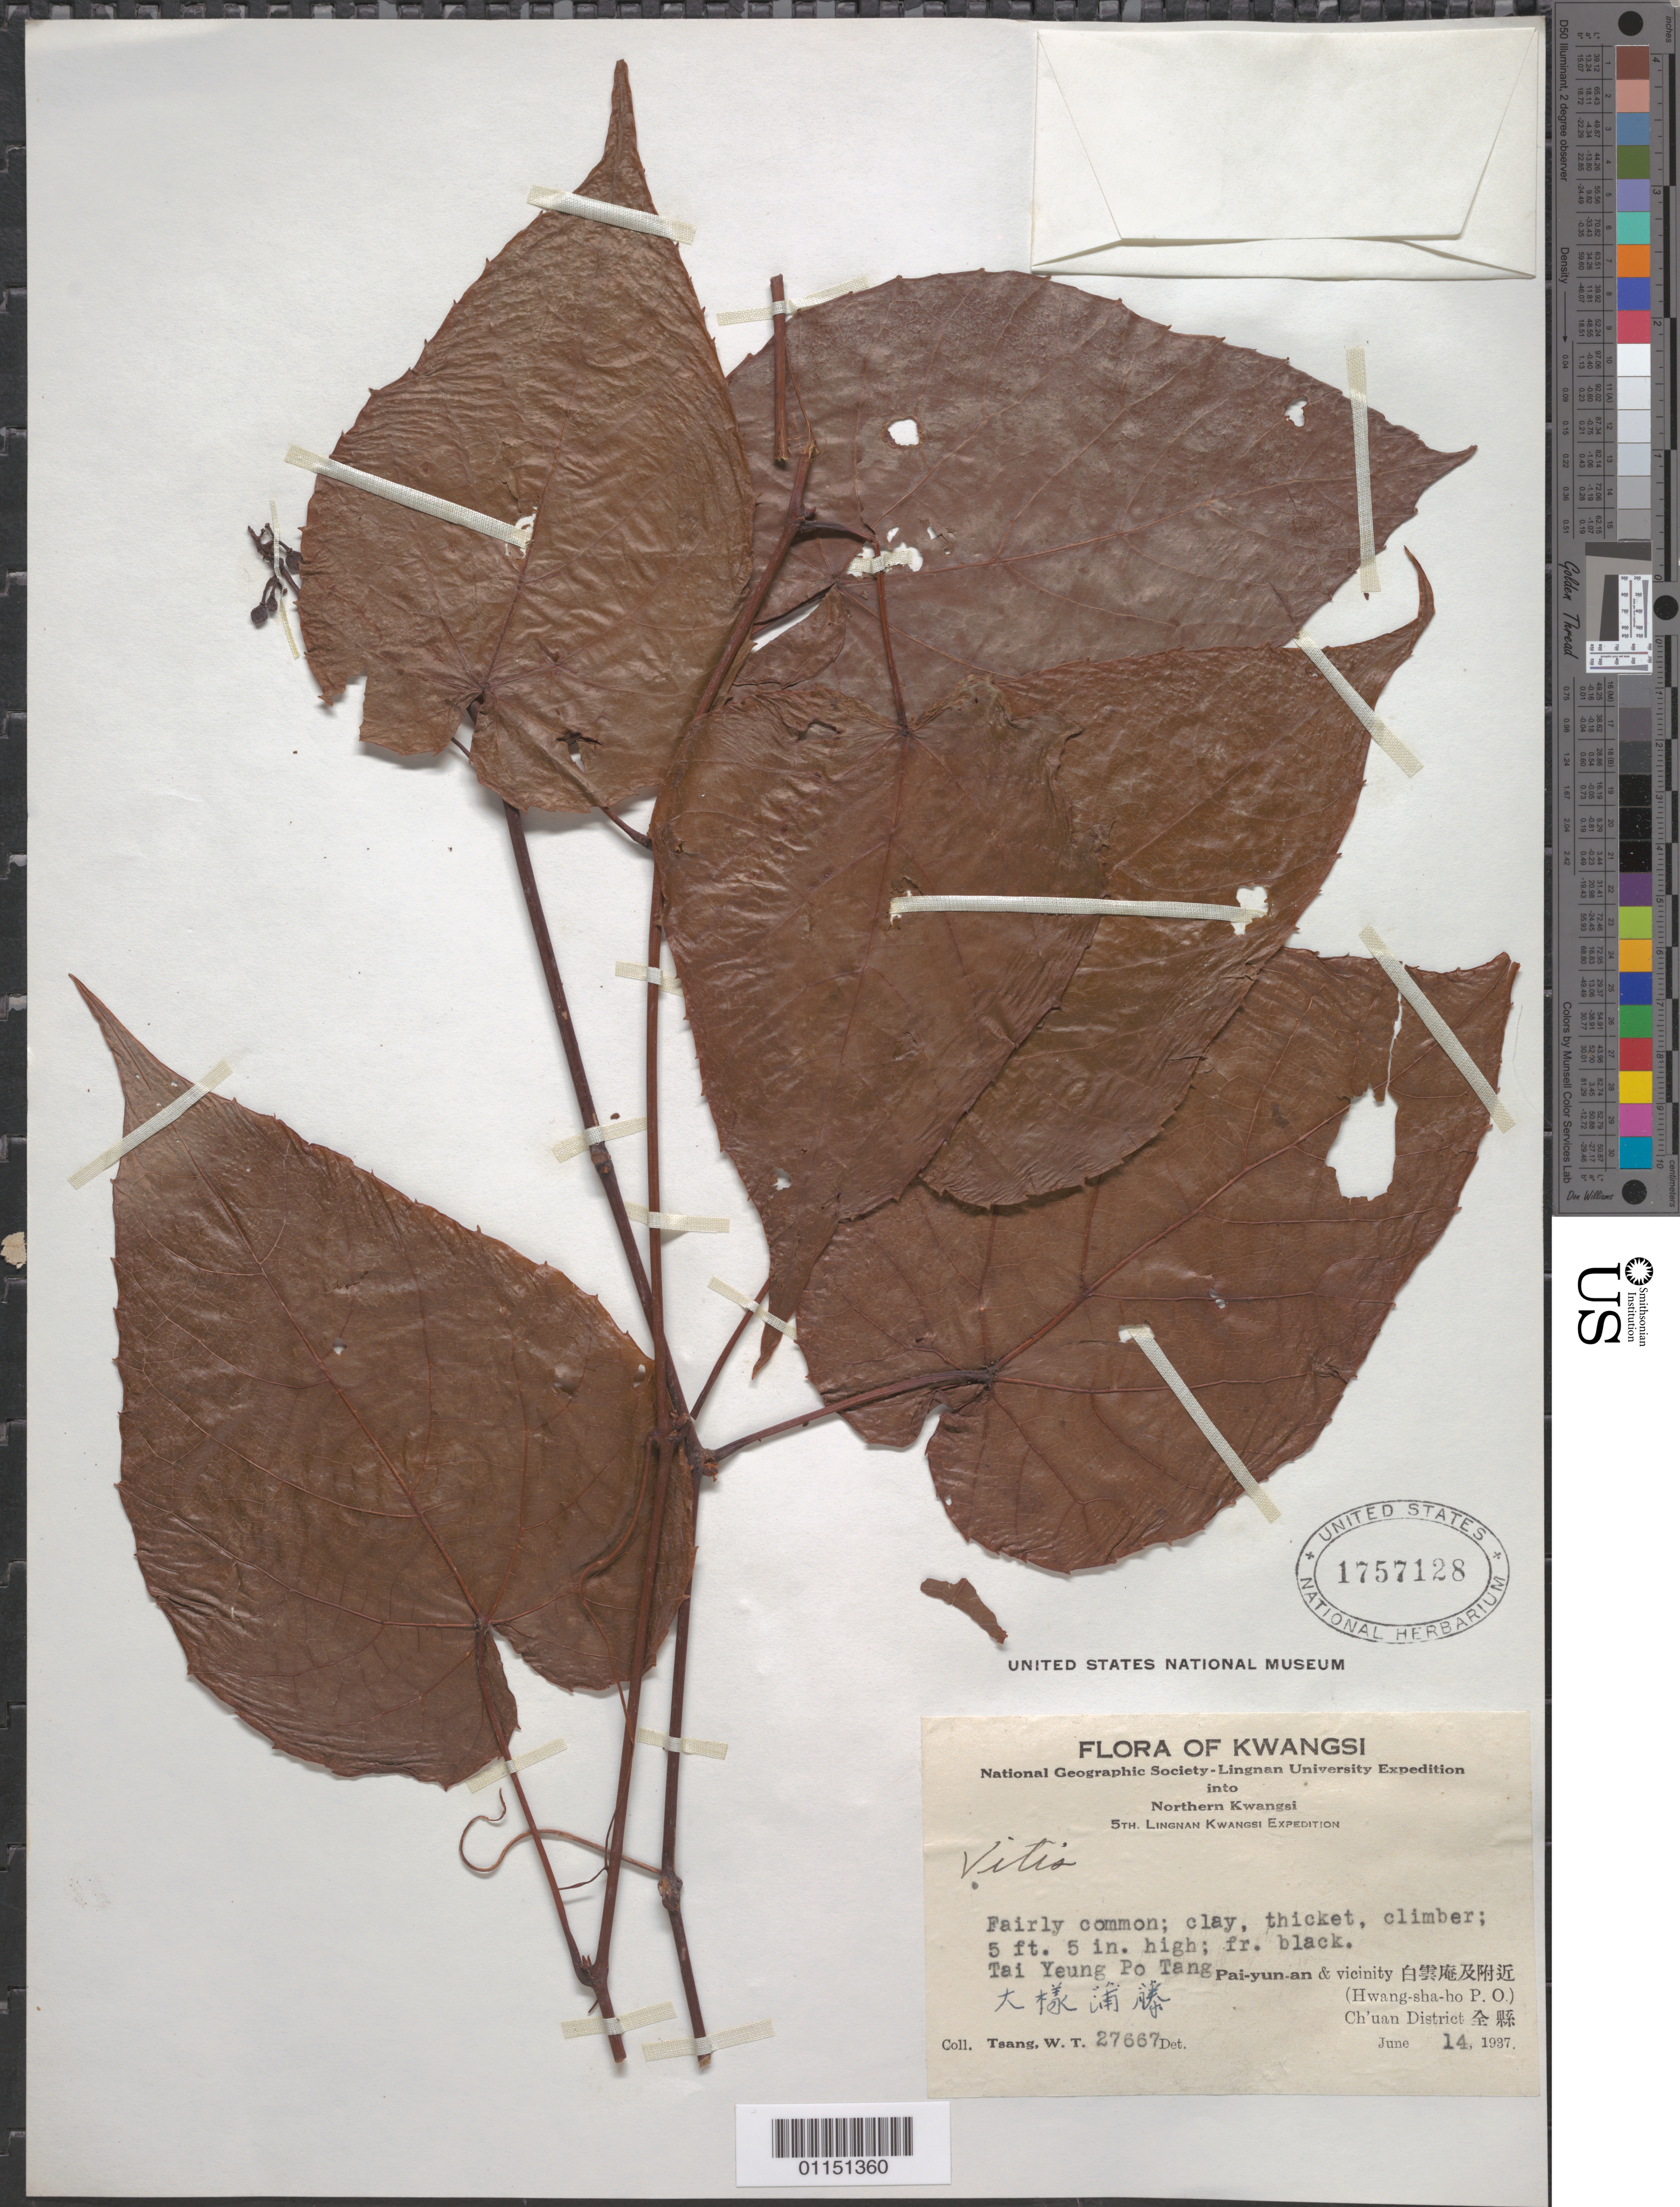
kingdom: Plantae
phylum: Tracheophyta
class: Magnoliopsida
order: Vitales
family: Vitaceae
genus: Vitis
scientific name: Vitis sp.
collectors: W. T. Tsang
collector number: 27667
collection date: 1937-06-14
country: China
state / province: Guangxi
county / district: Ch'uan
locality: Pai-yun-an & vicinity. Hwang-sha-ho P.O.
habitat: Fairly common; clay, thicket, climber.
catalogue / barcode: US 1757128